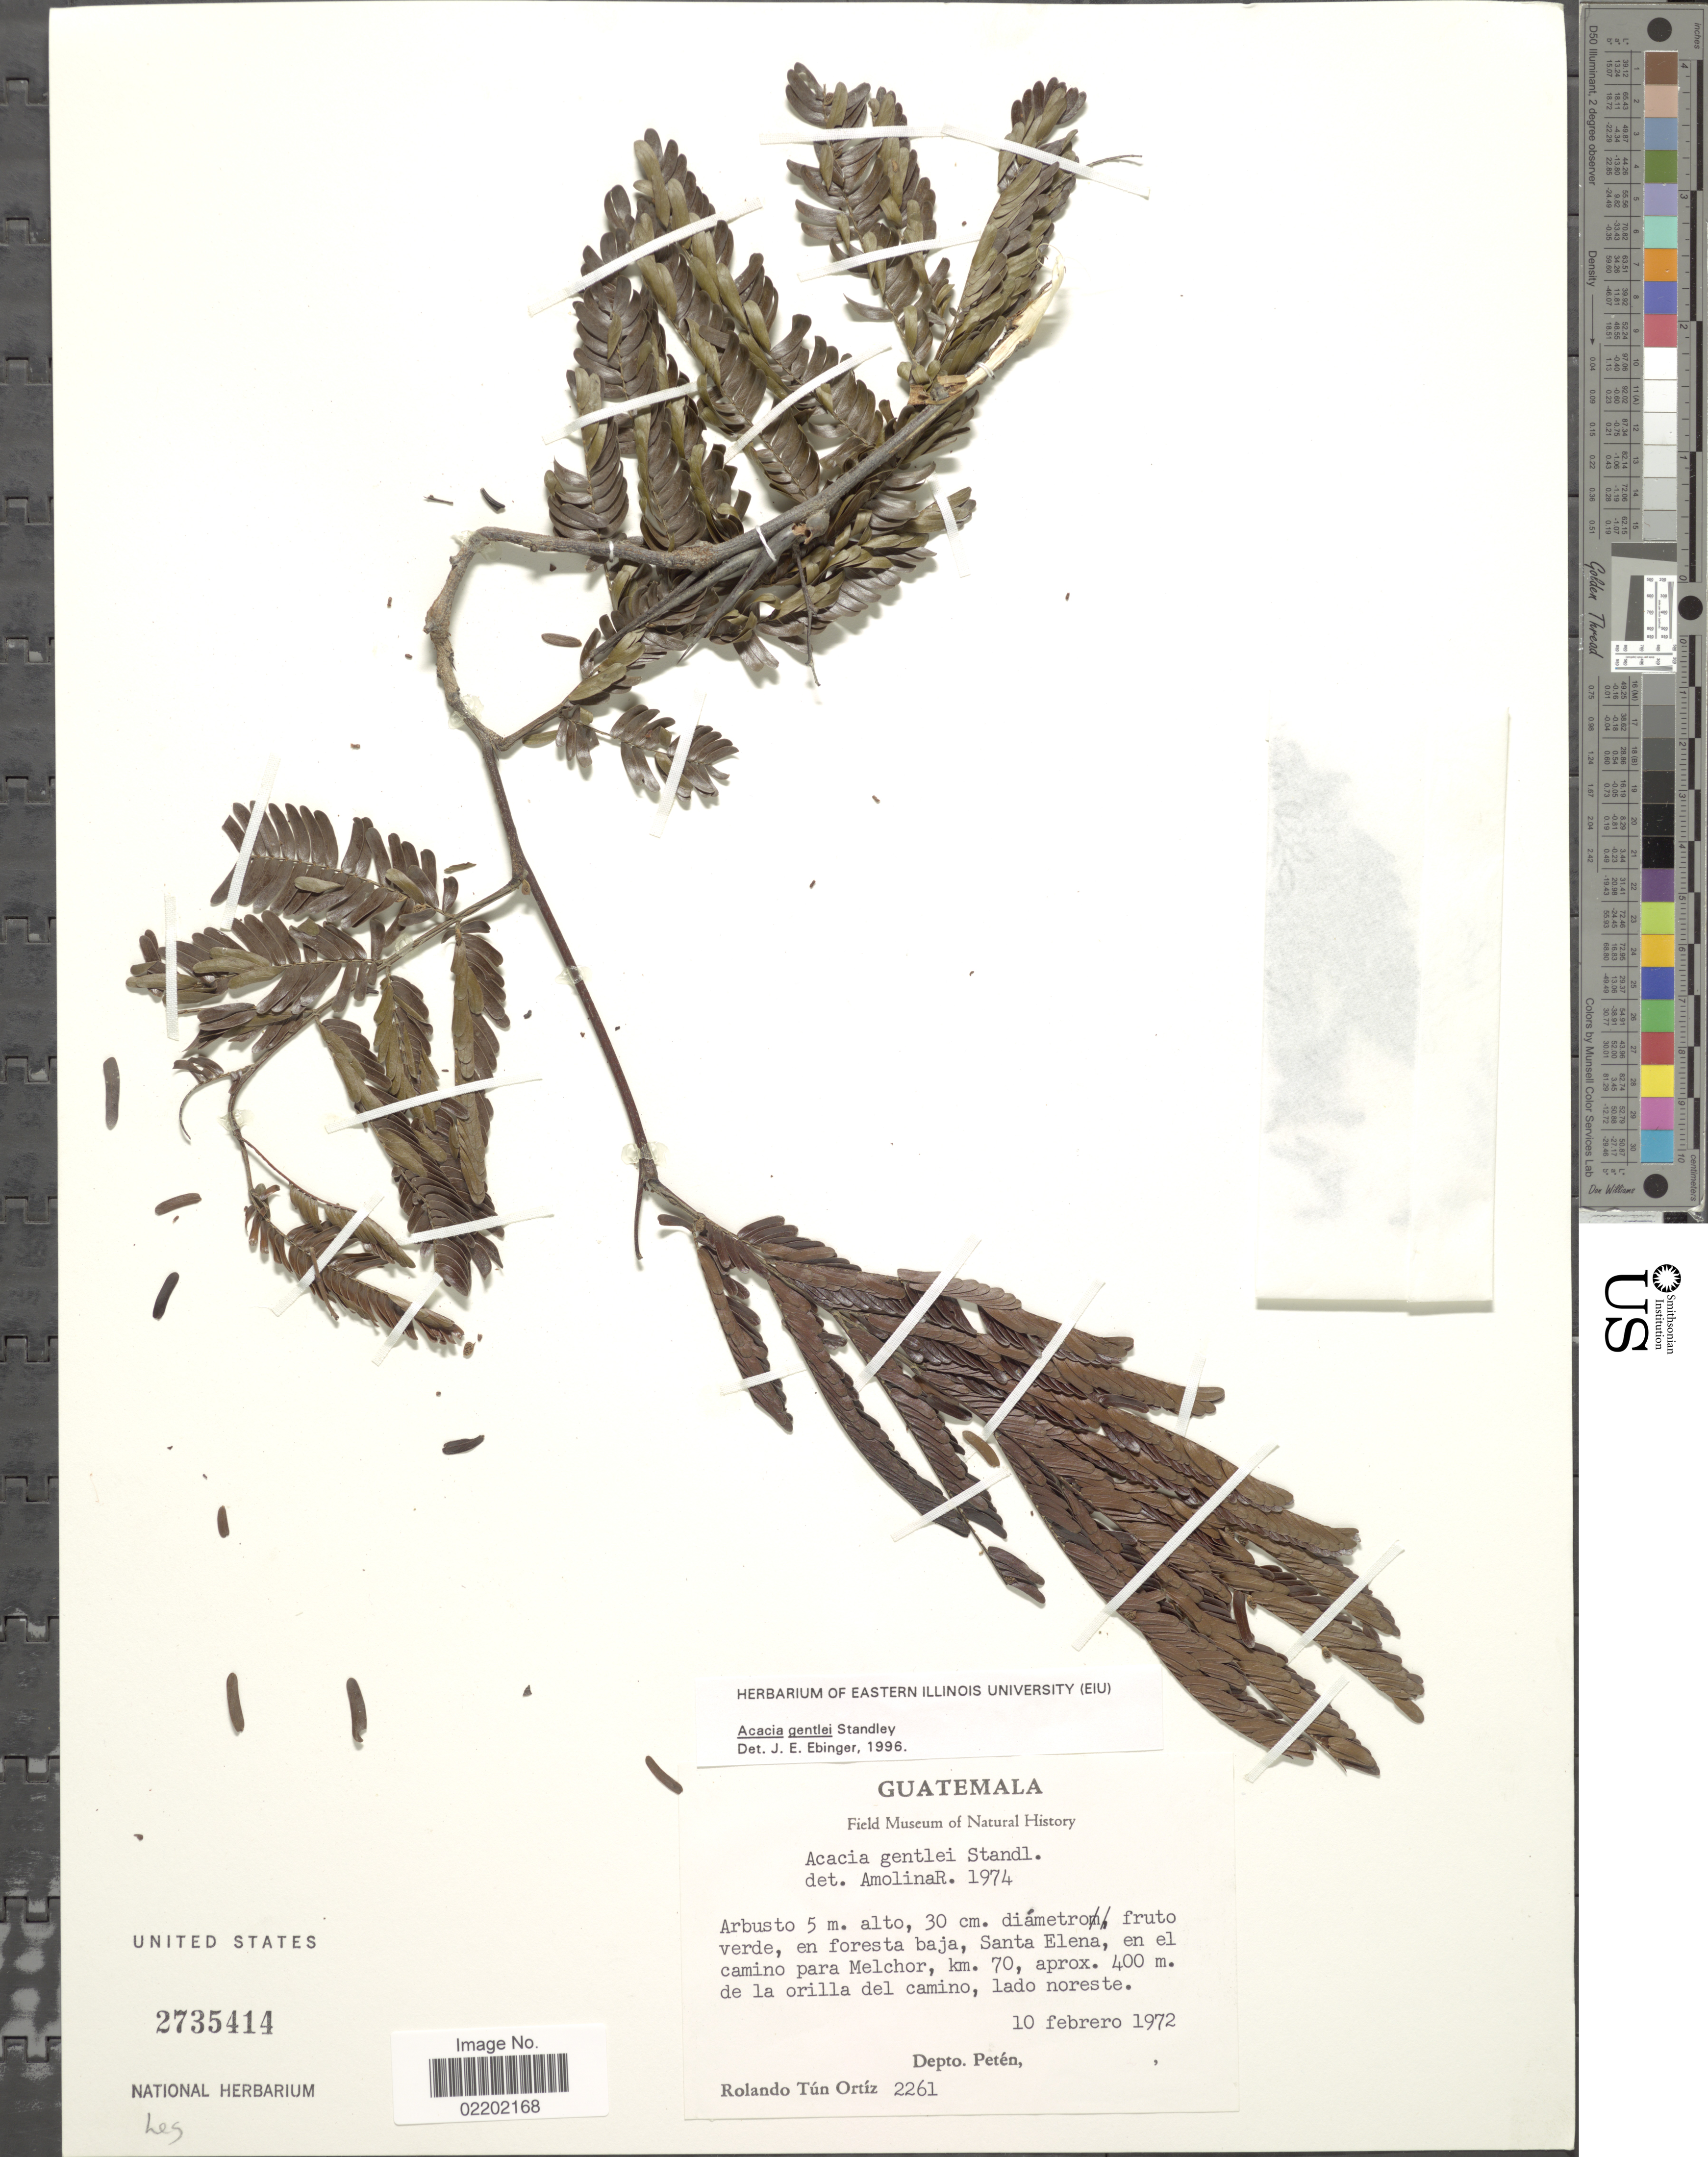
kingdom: Plantae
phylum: Tracheophyta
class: Magnoliopsida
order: Fabales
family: Fabaceae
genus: Vachellia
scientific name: Vachellia gentlei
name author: (Standl.) Seigler & Ebinger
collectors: R. T. Ortíz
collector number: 2261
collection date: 1972-02-10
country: Guatemala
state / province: El Petén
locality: En foresta baja, Santa Elena, en el camino para Melchor, km 70, aprox. 400 m de la orilla del camino, lado noreste, Depto Petén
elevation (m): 5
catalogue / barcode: US 2735414